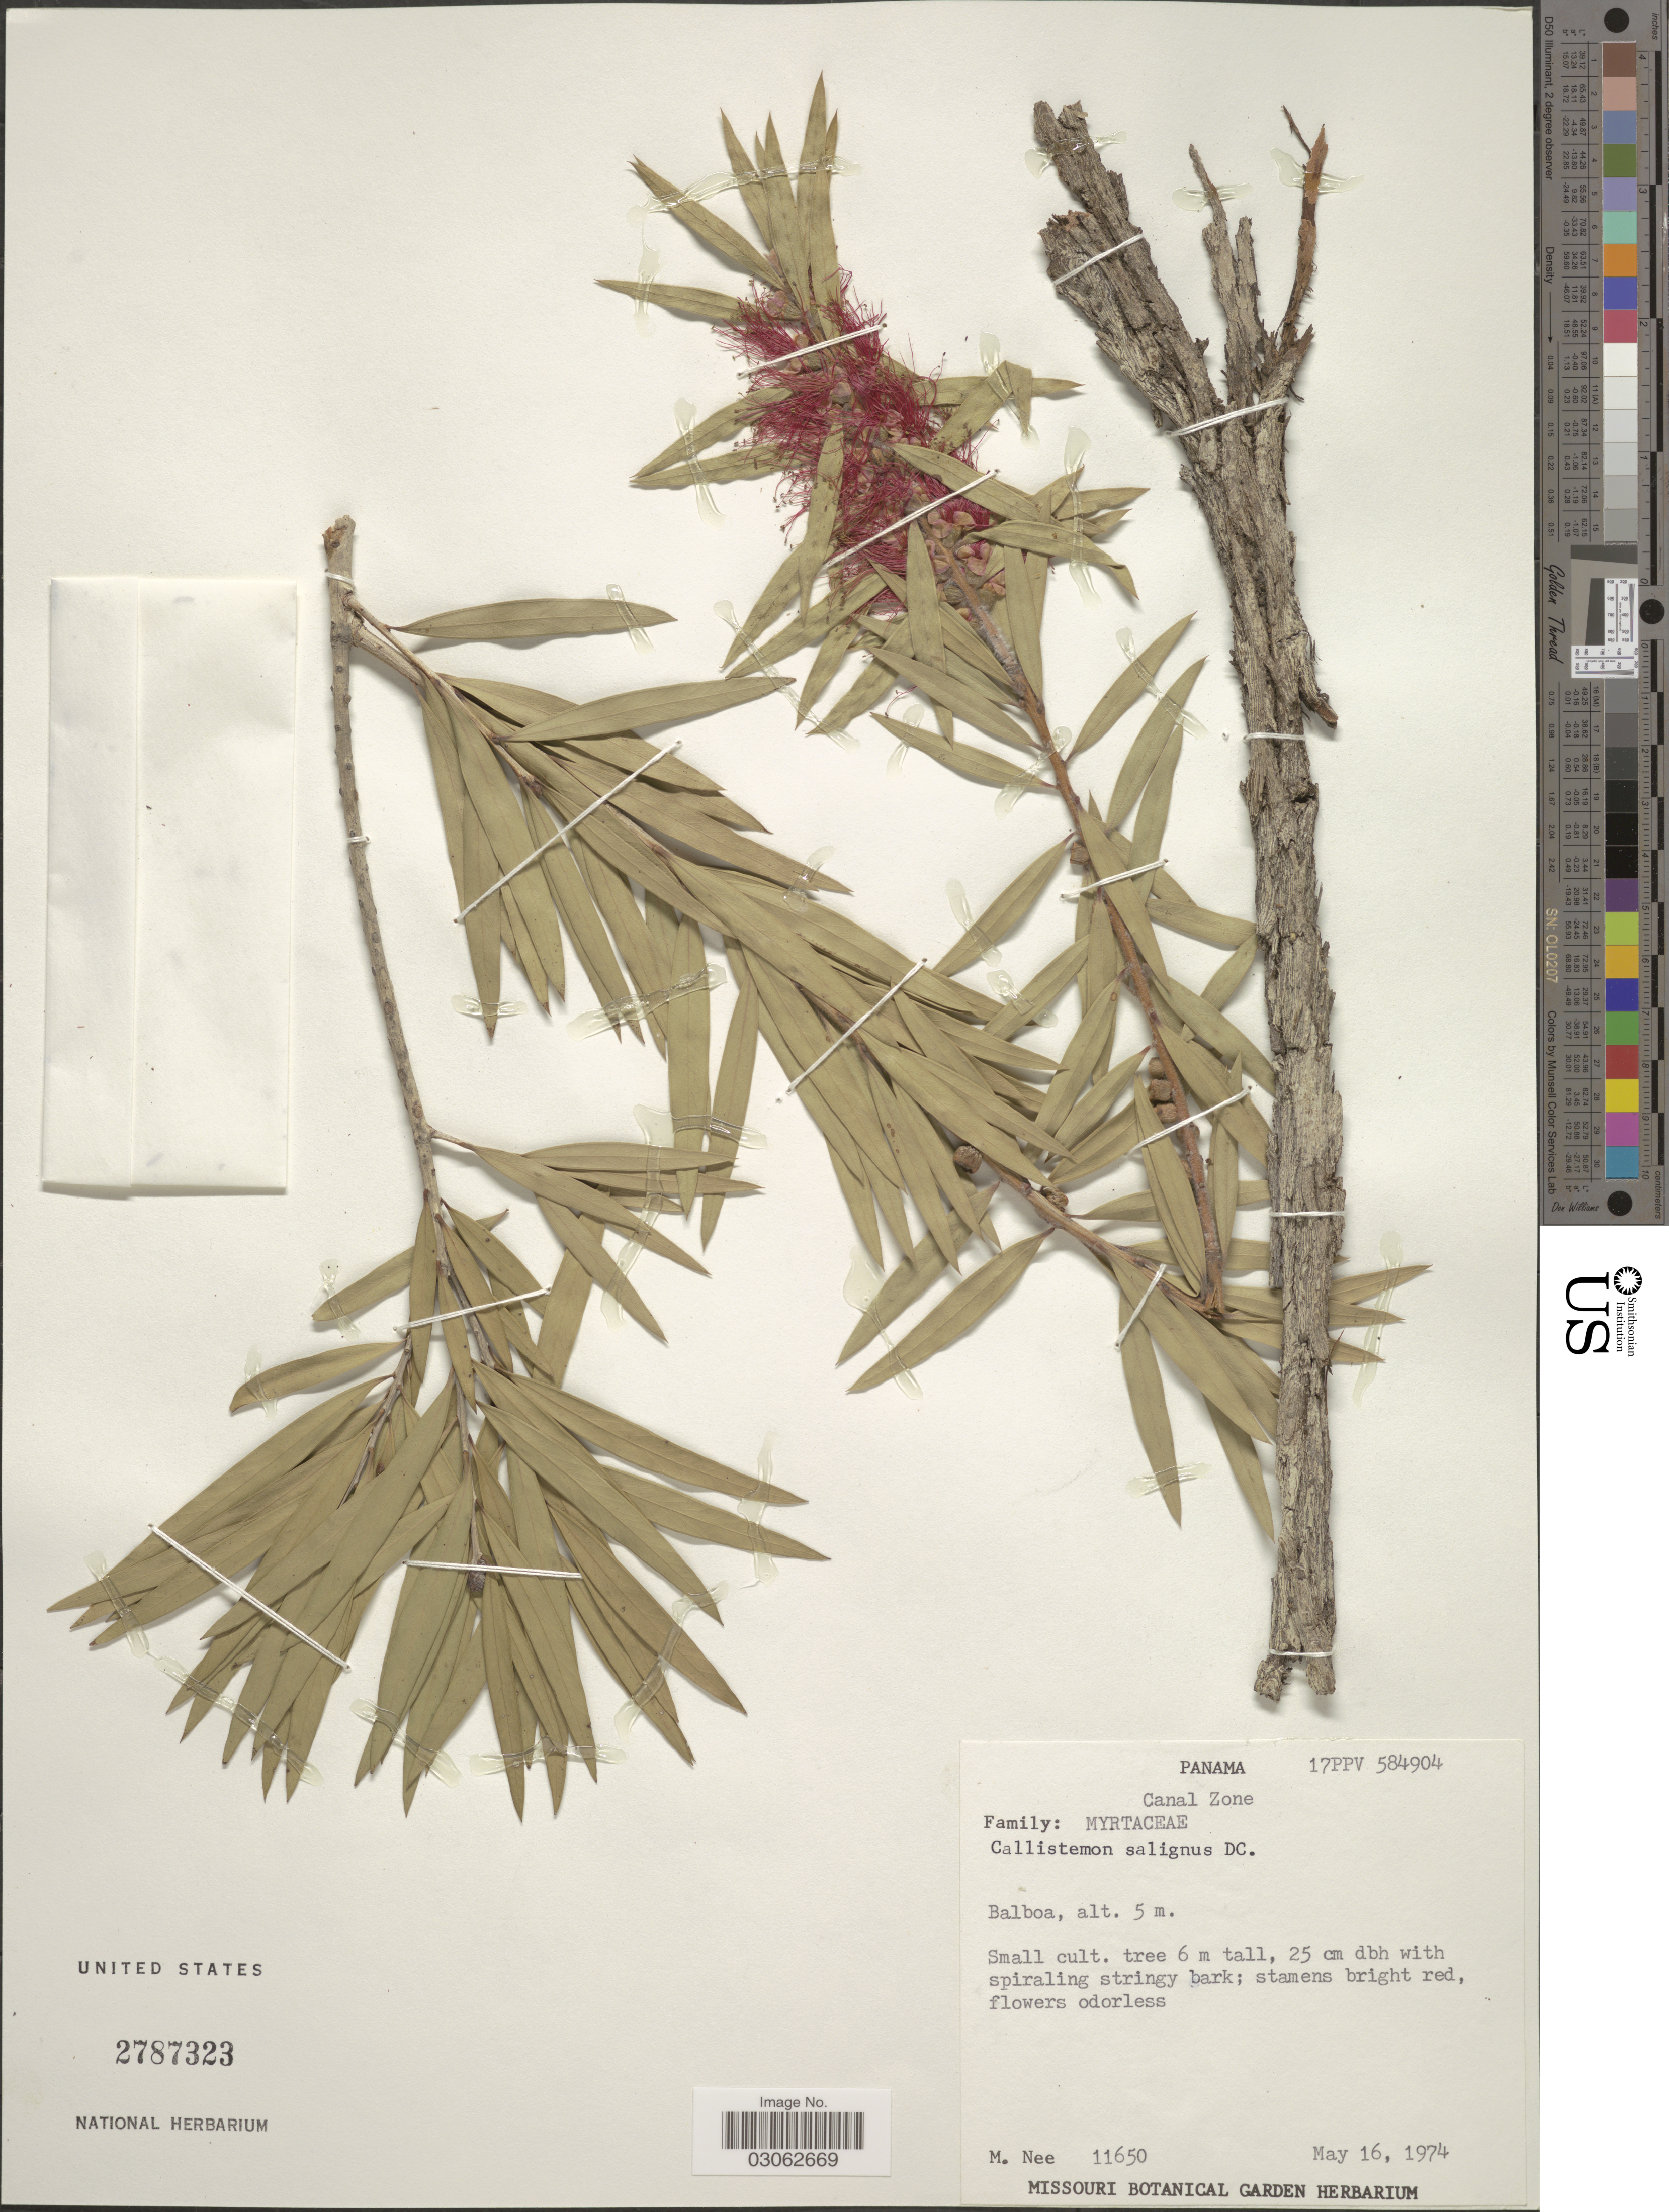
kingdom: Plantae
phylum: Tracheophyta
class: Magnoliopsida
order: Myrtales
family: Myrtaceae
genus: Callistemon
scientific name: Callistemon salignus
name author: (Sm.) Colvill ex Sweet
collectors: M. Nee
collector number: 11650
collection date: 1974-05-16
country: Panama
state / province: Colón / Panamá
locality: Canal Zone. Balboa.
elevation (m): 5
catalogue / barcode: US 2787323